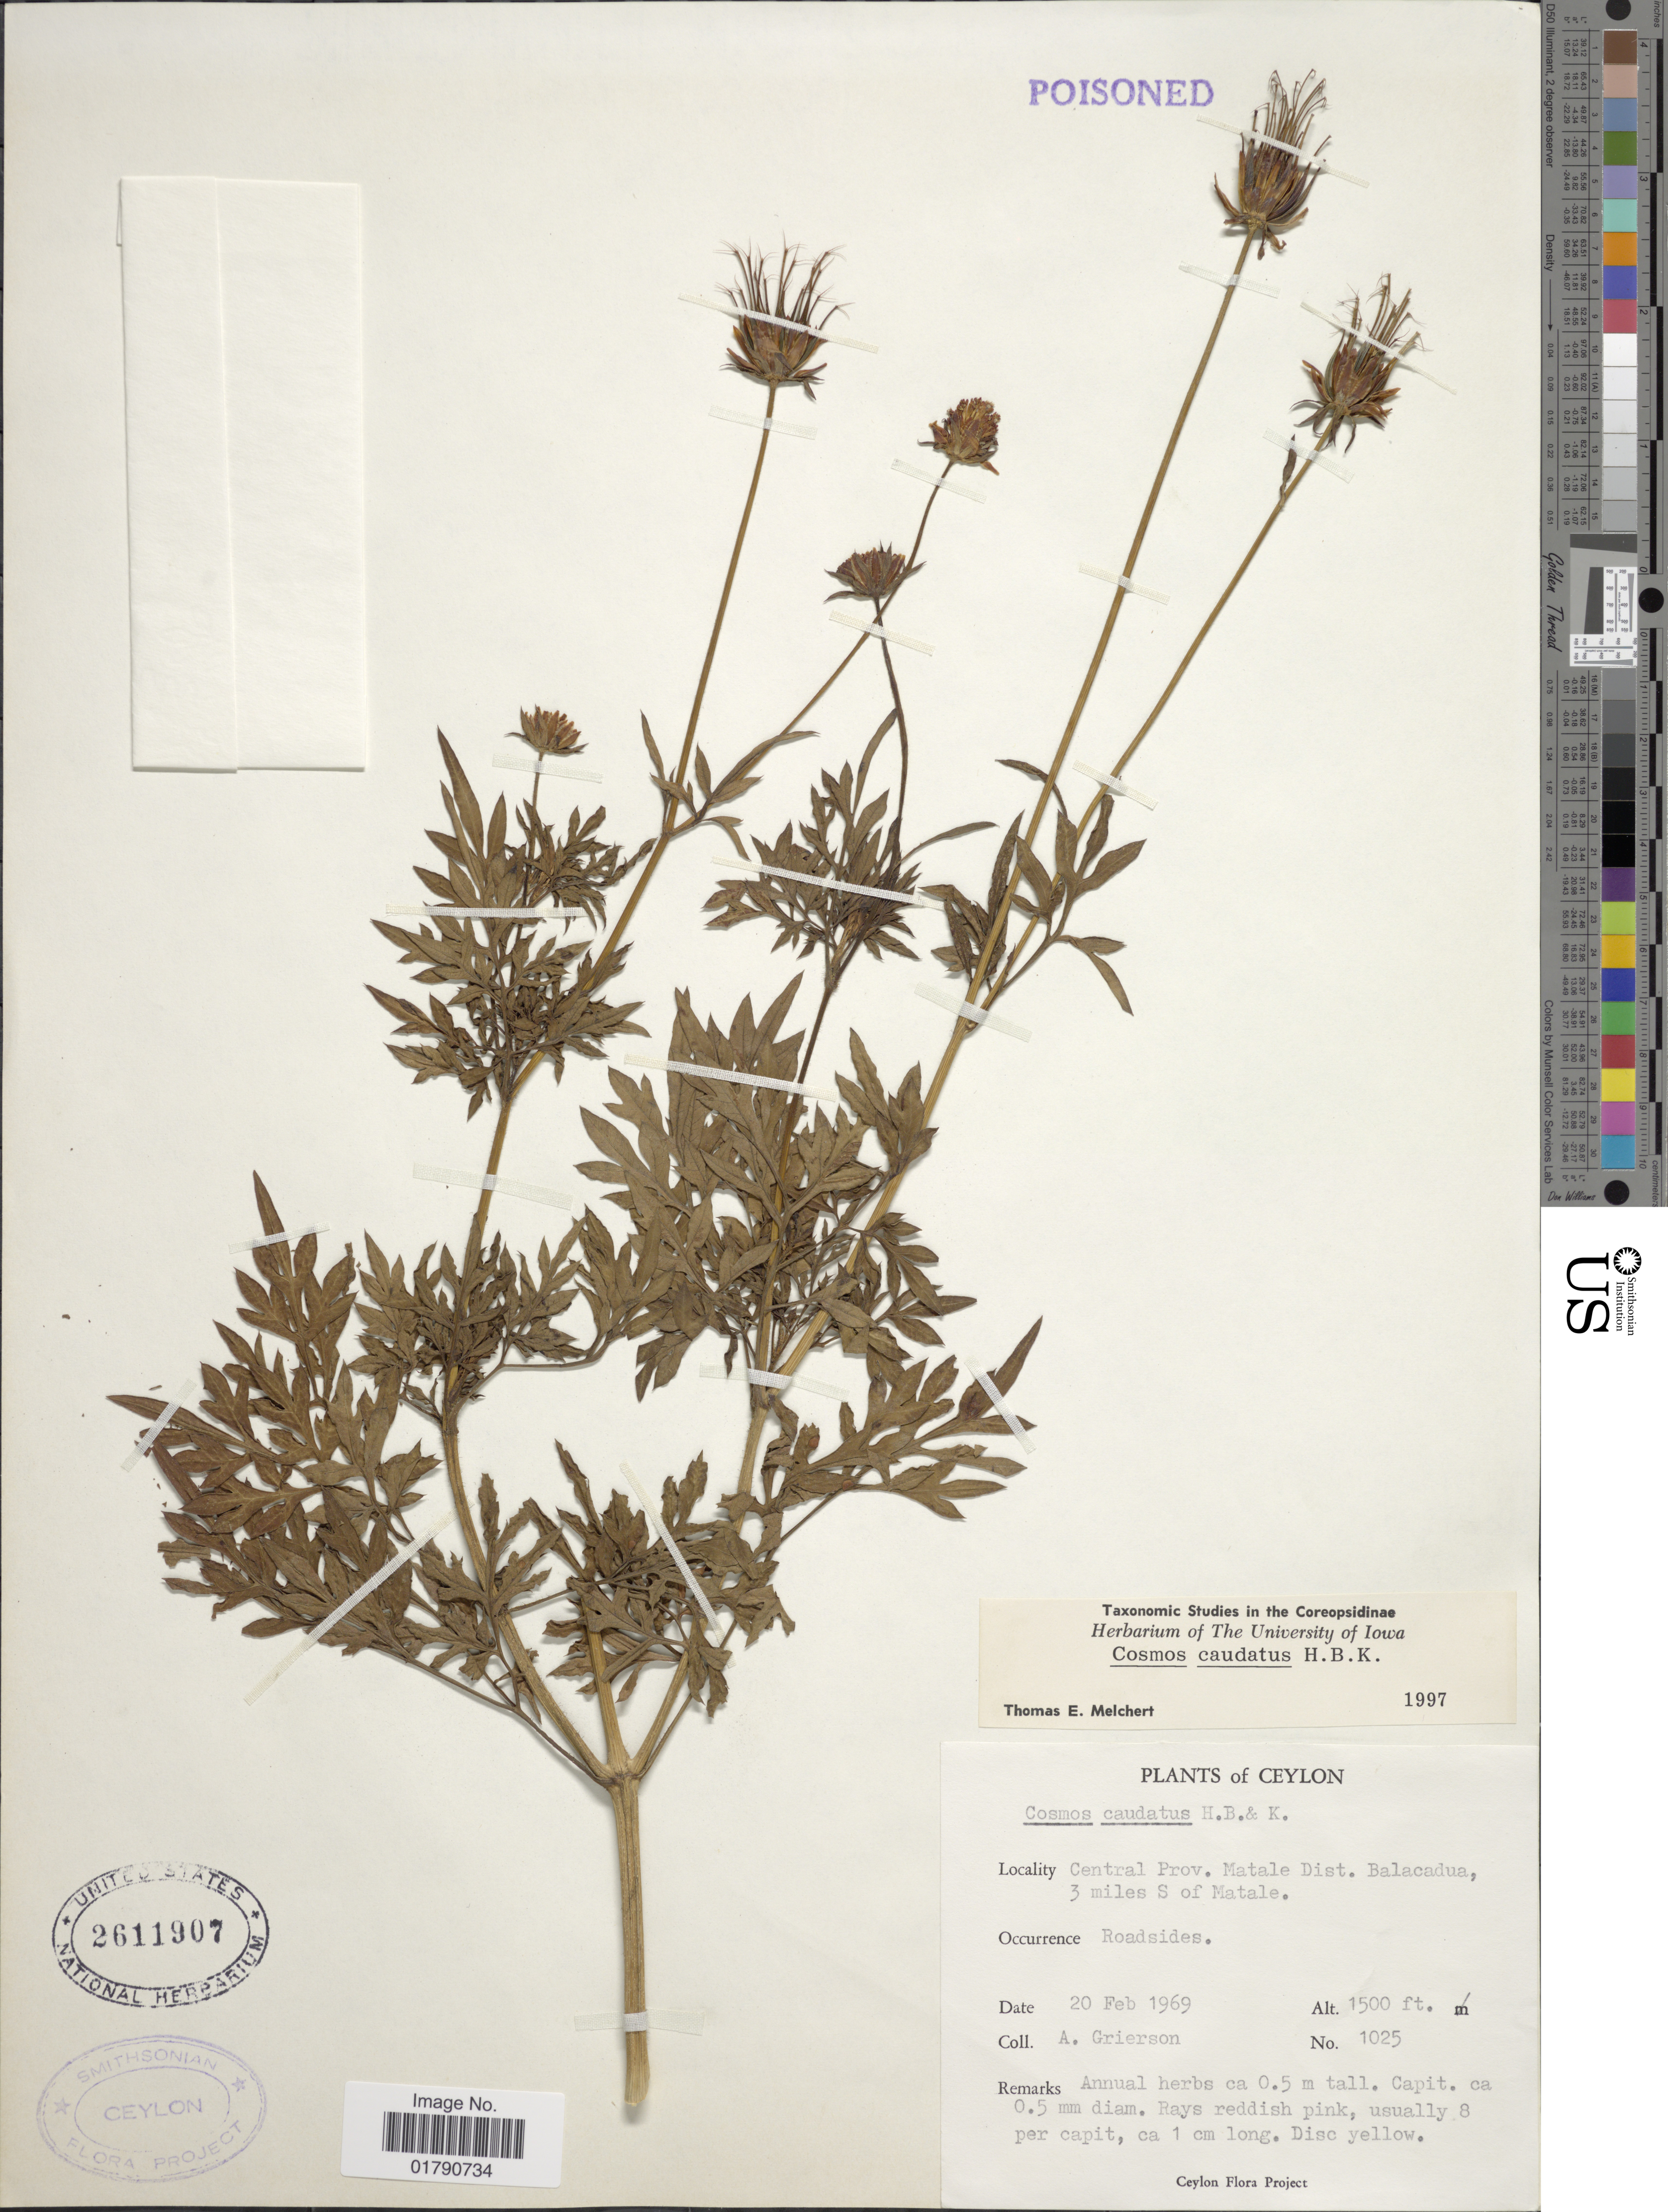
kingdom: Plantae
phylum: Tracheophyta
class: Magnoliopsida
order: Asterales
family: Asteraceae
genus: Cosmos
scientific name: Cosmos caudatus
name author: Kunth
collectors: A. Grierson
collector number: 1025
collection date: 1969-02-20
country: Sri Lanka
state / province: Central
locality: Ceylon, Matale Dist., Balacadua, 3 miles S of Matale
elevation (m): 457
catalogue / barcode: US 2611907